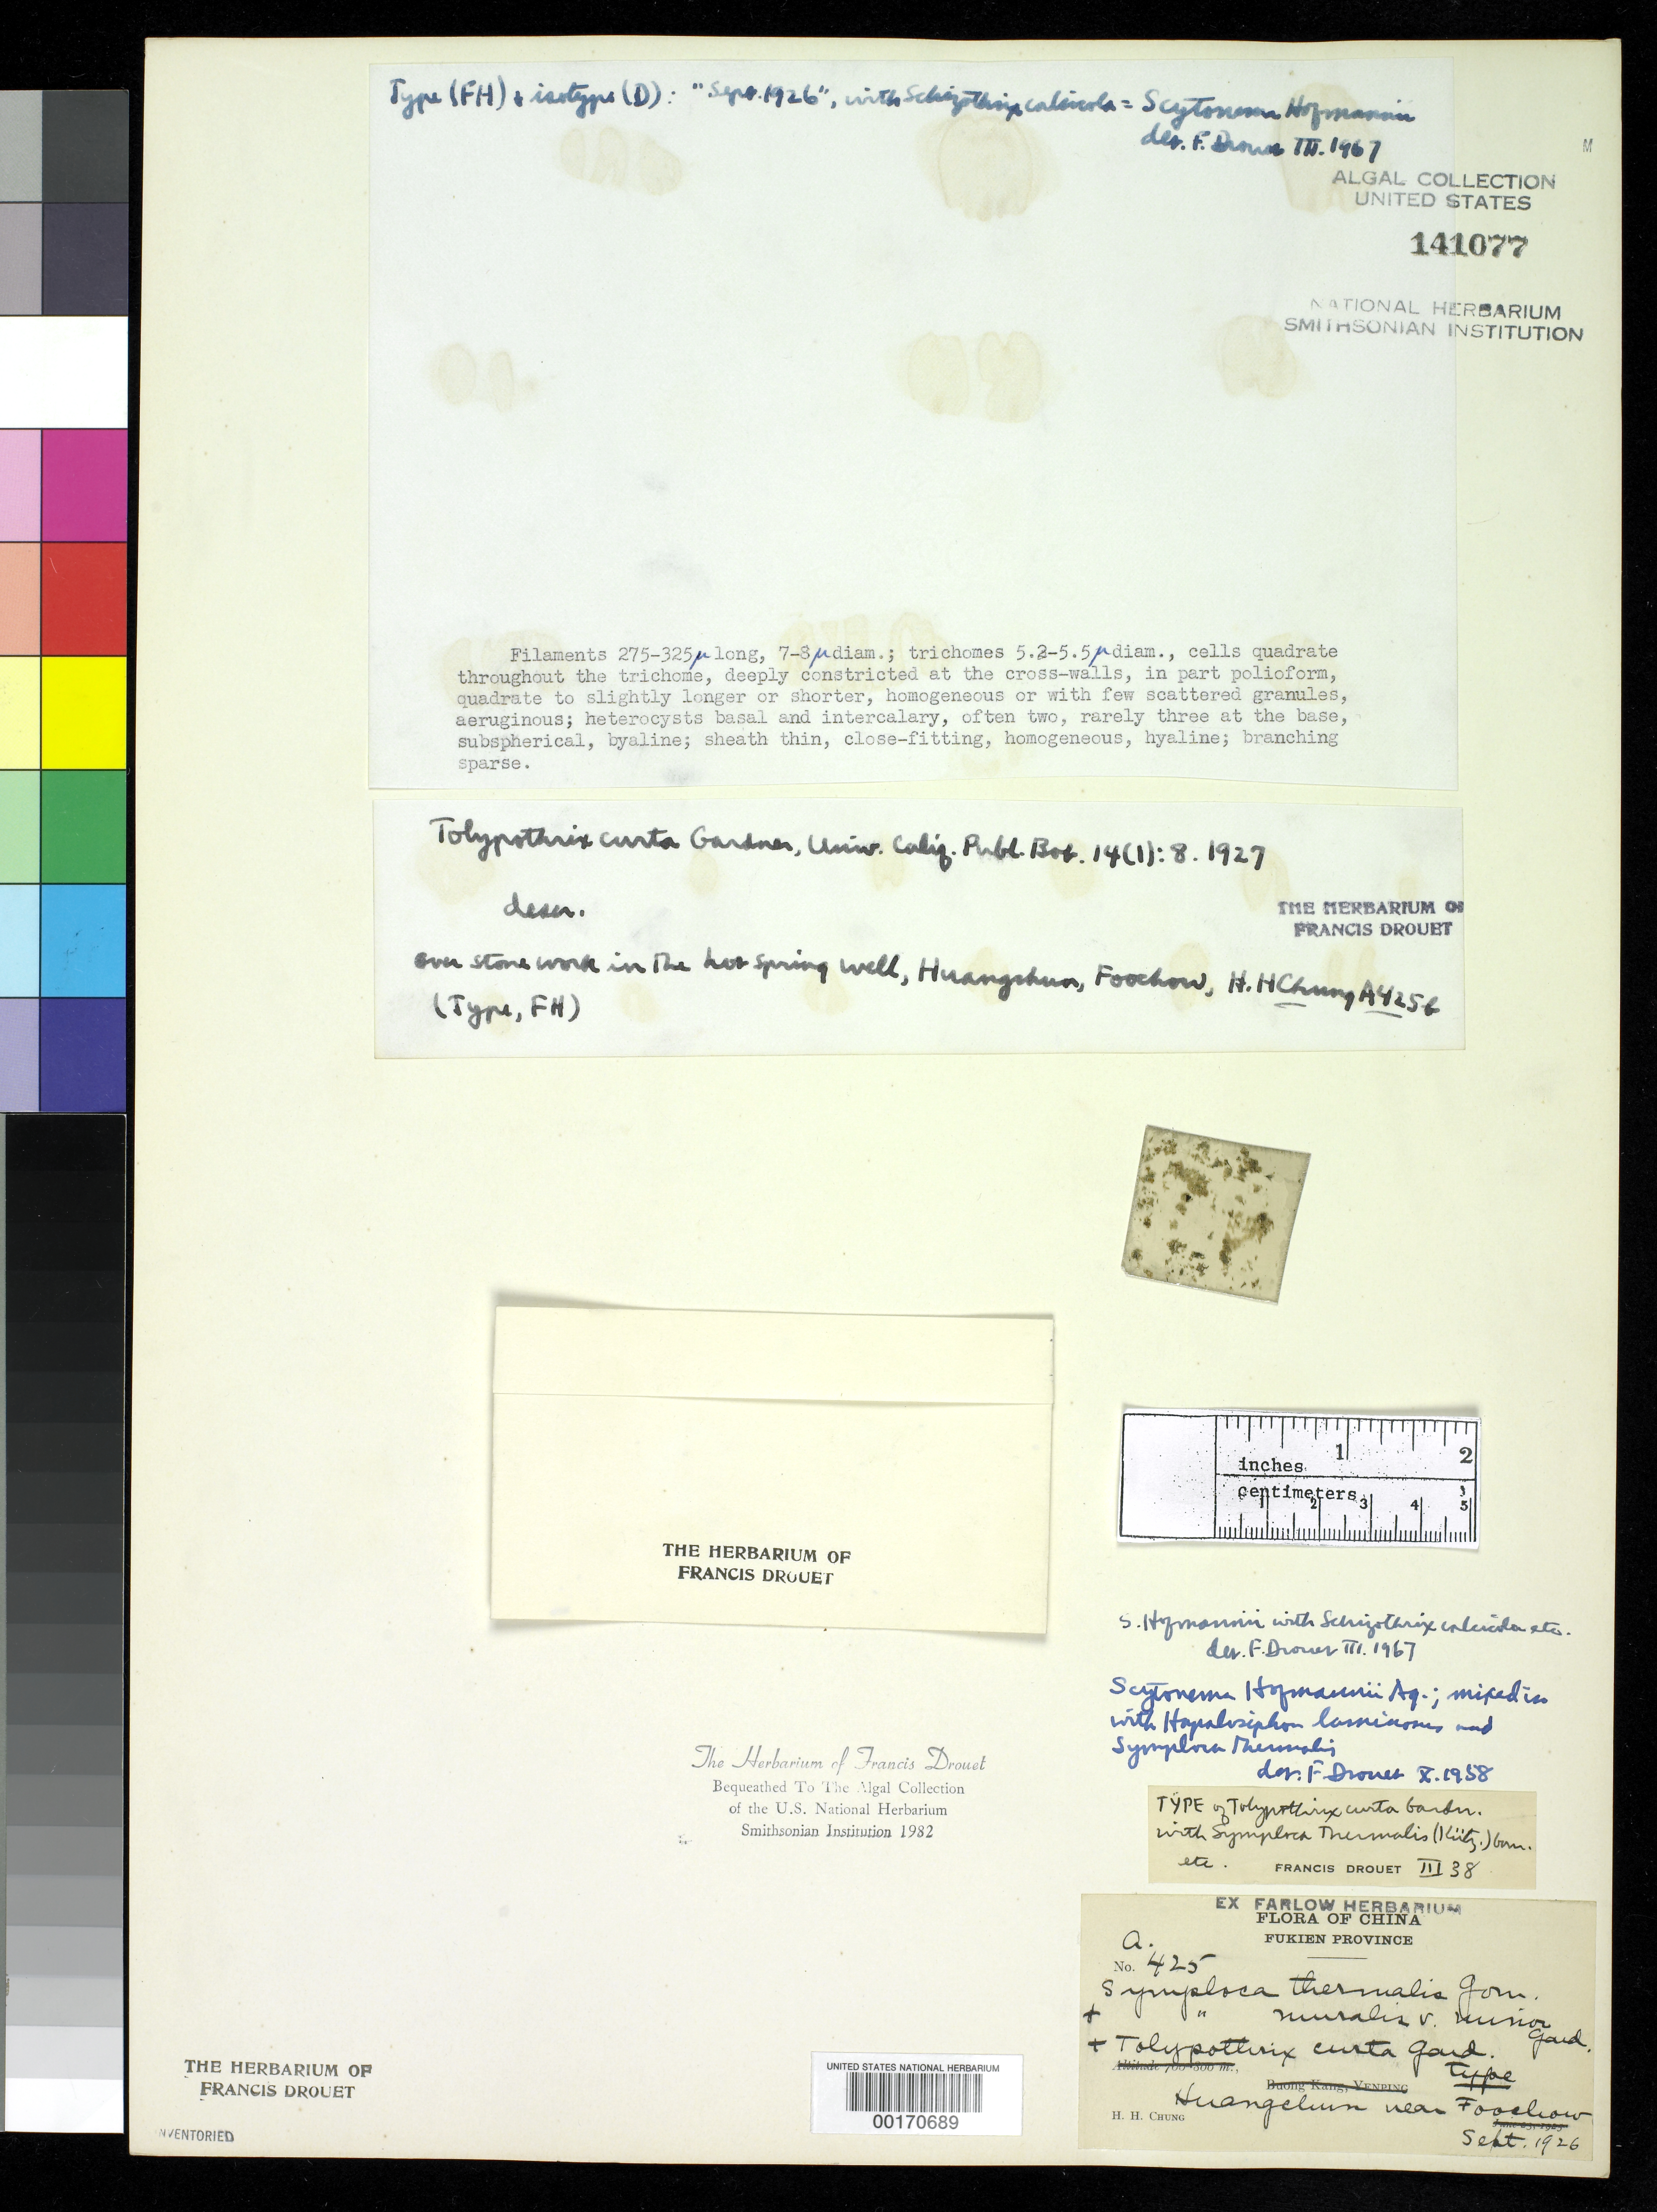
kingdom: Bacteria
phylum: Cyanobacteria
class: Cyanobacteriia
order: Cyanobacteriales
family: Tolypothrichaceae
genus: Tolypothrix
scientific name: Tolypothrix curta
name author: N.L. Gardner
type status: Isotype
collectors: H. Chung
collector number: A.425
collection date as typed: Sep 1926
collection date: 1926-09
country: China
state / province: Fujian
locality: Huangchun, near Foochow.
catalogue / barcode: US 141077